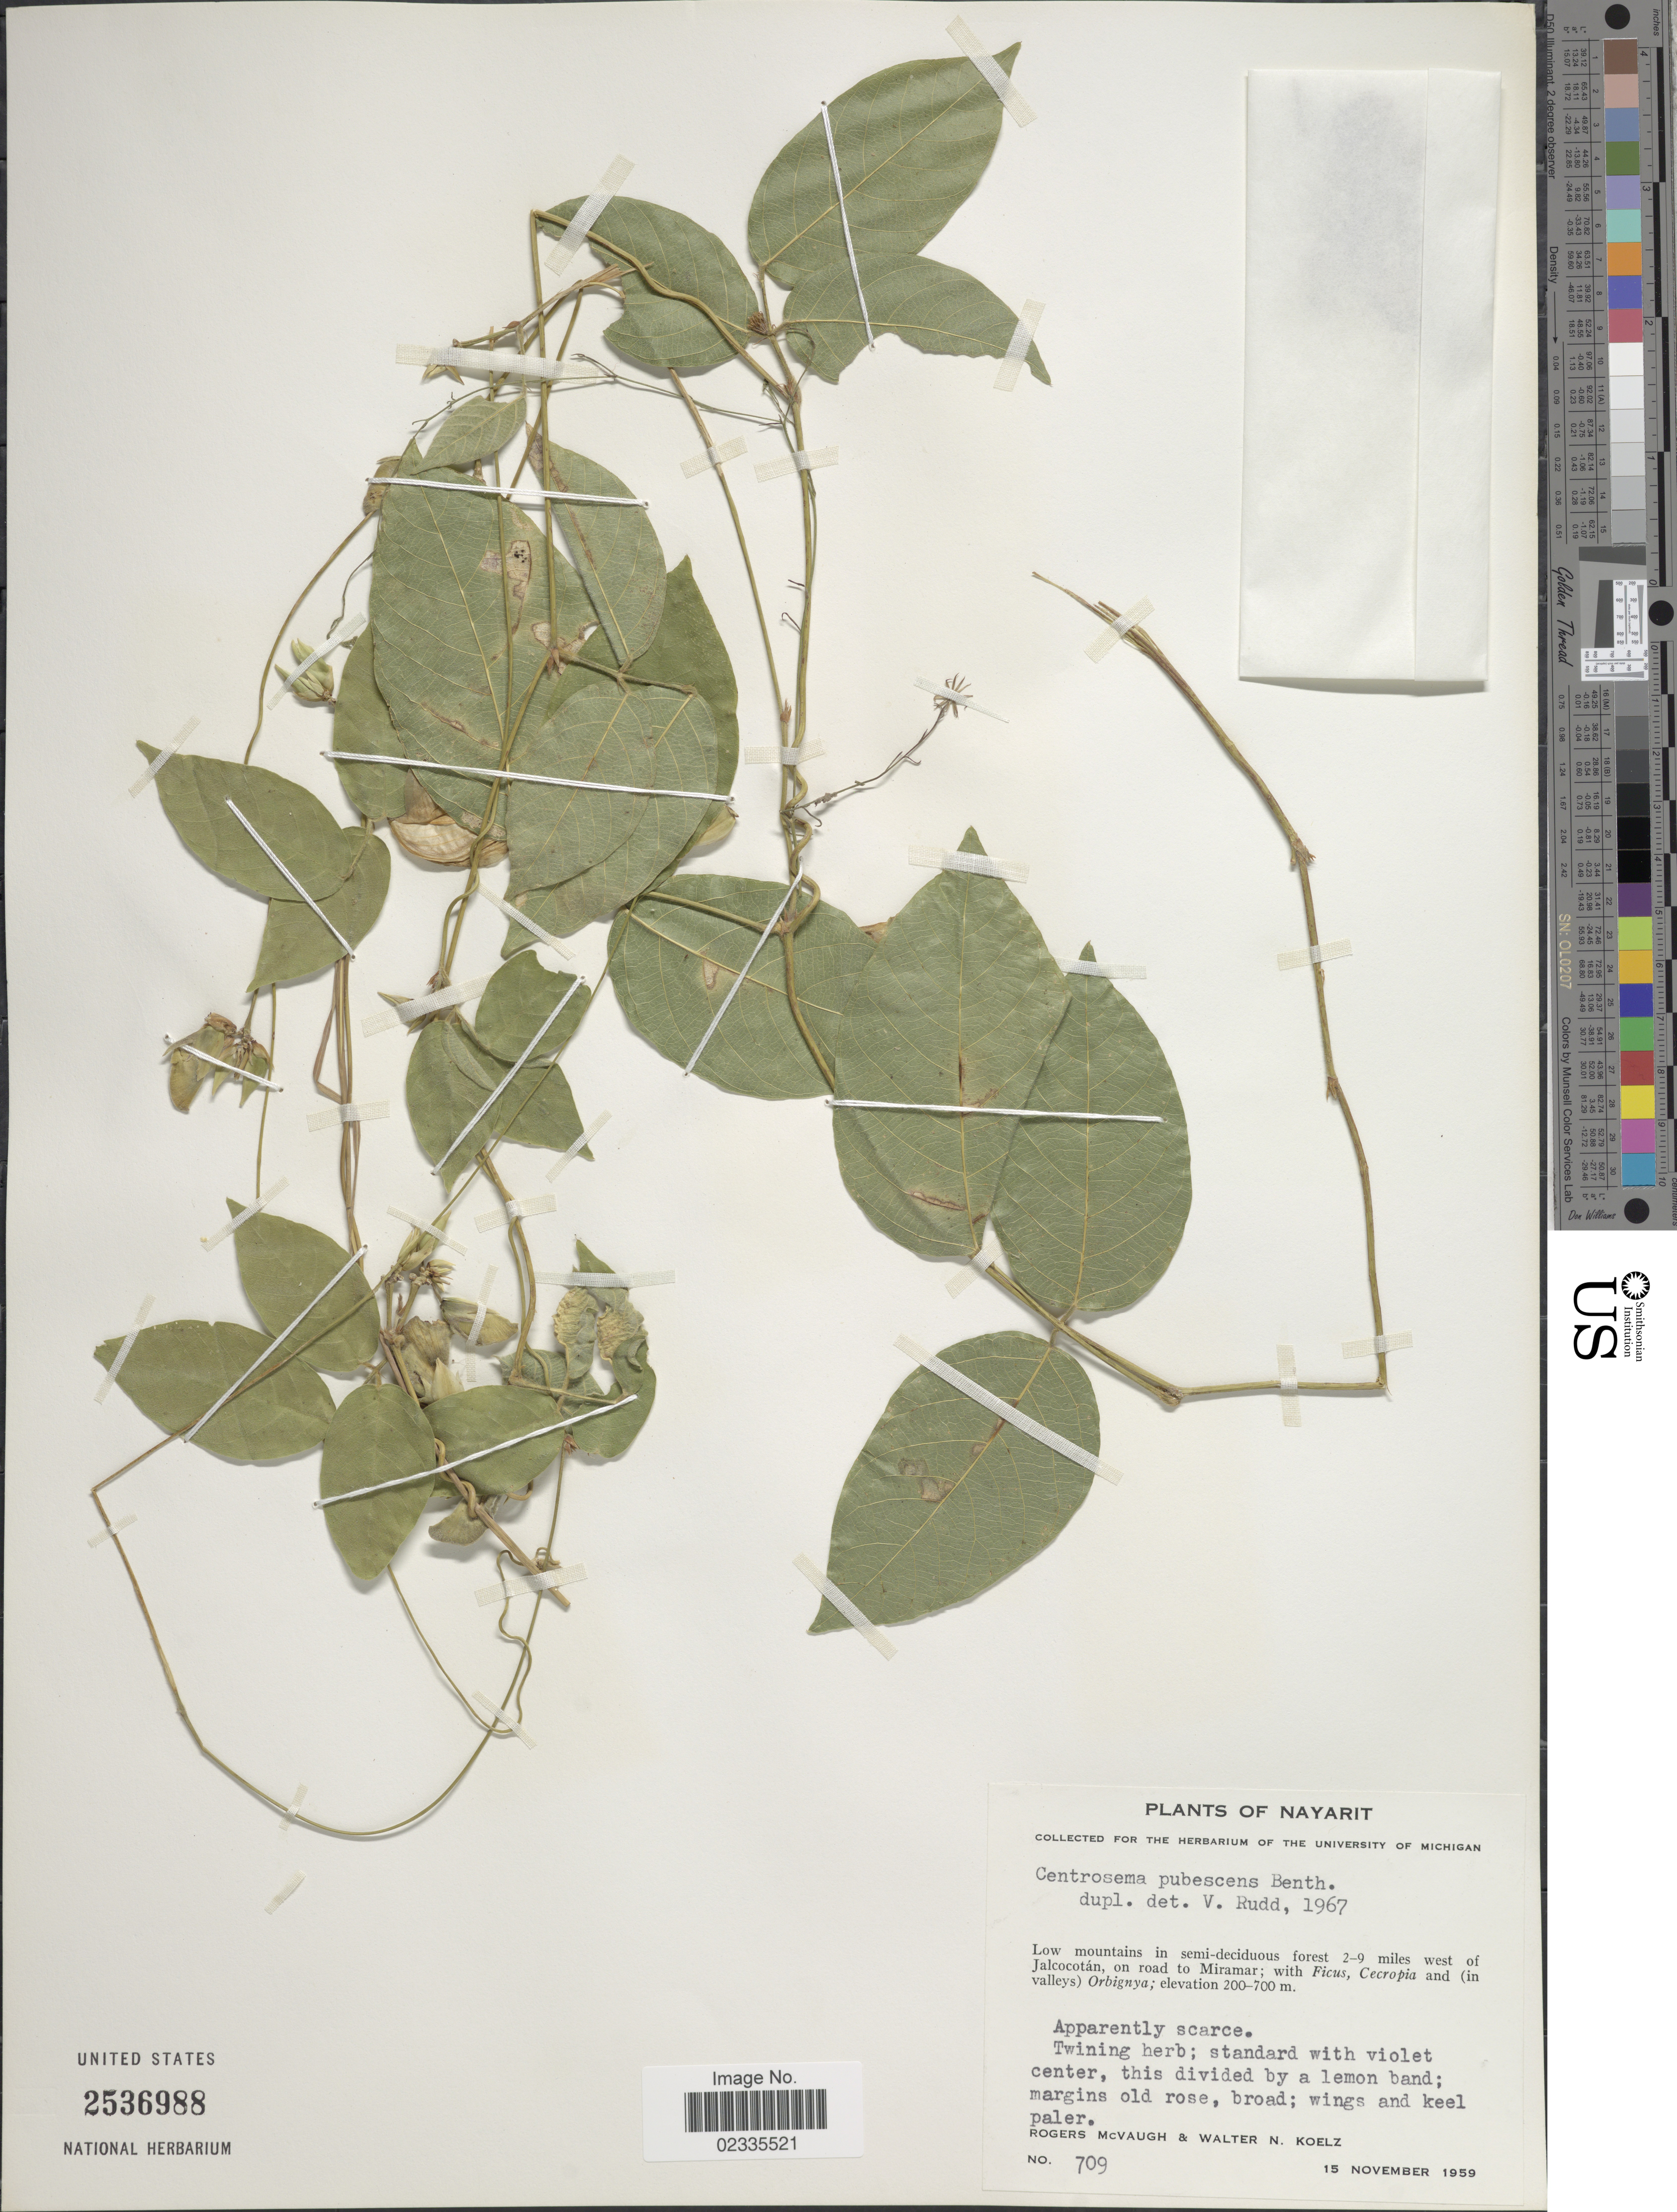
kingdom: Plantae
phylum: Tracheophyta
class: Magnoliopsida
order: Fabales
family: Fabaceae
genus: Centrosema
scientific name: Centrosema pubescens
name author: Benth.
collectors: R. McVaugh & W. N. Koelz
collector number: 709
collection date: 1959-11-15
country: Mexico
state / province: Nayarit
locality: Low mountains in semi-deciduous forest 2-9 miles west of Jalcocotan, on road to Miramar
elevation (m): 200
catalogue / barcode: US 2536988